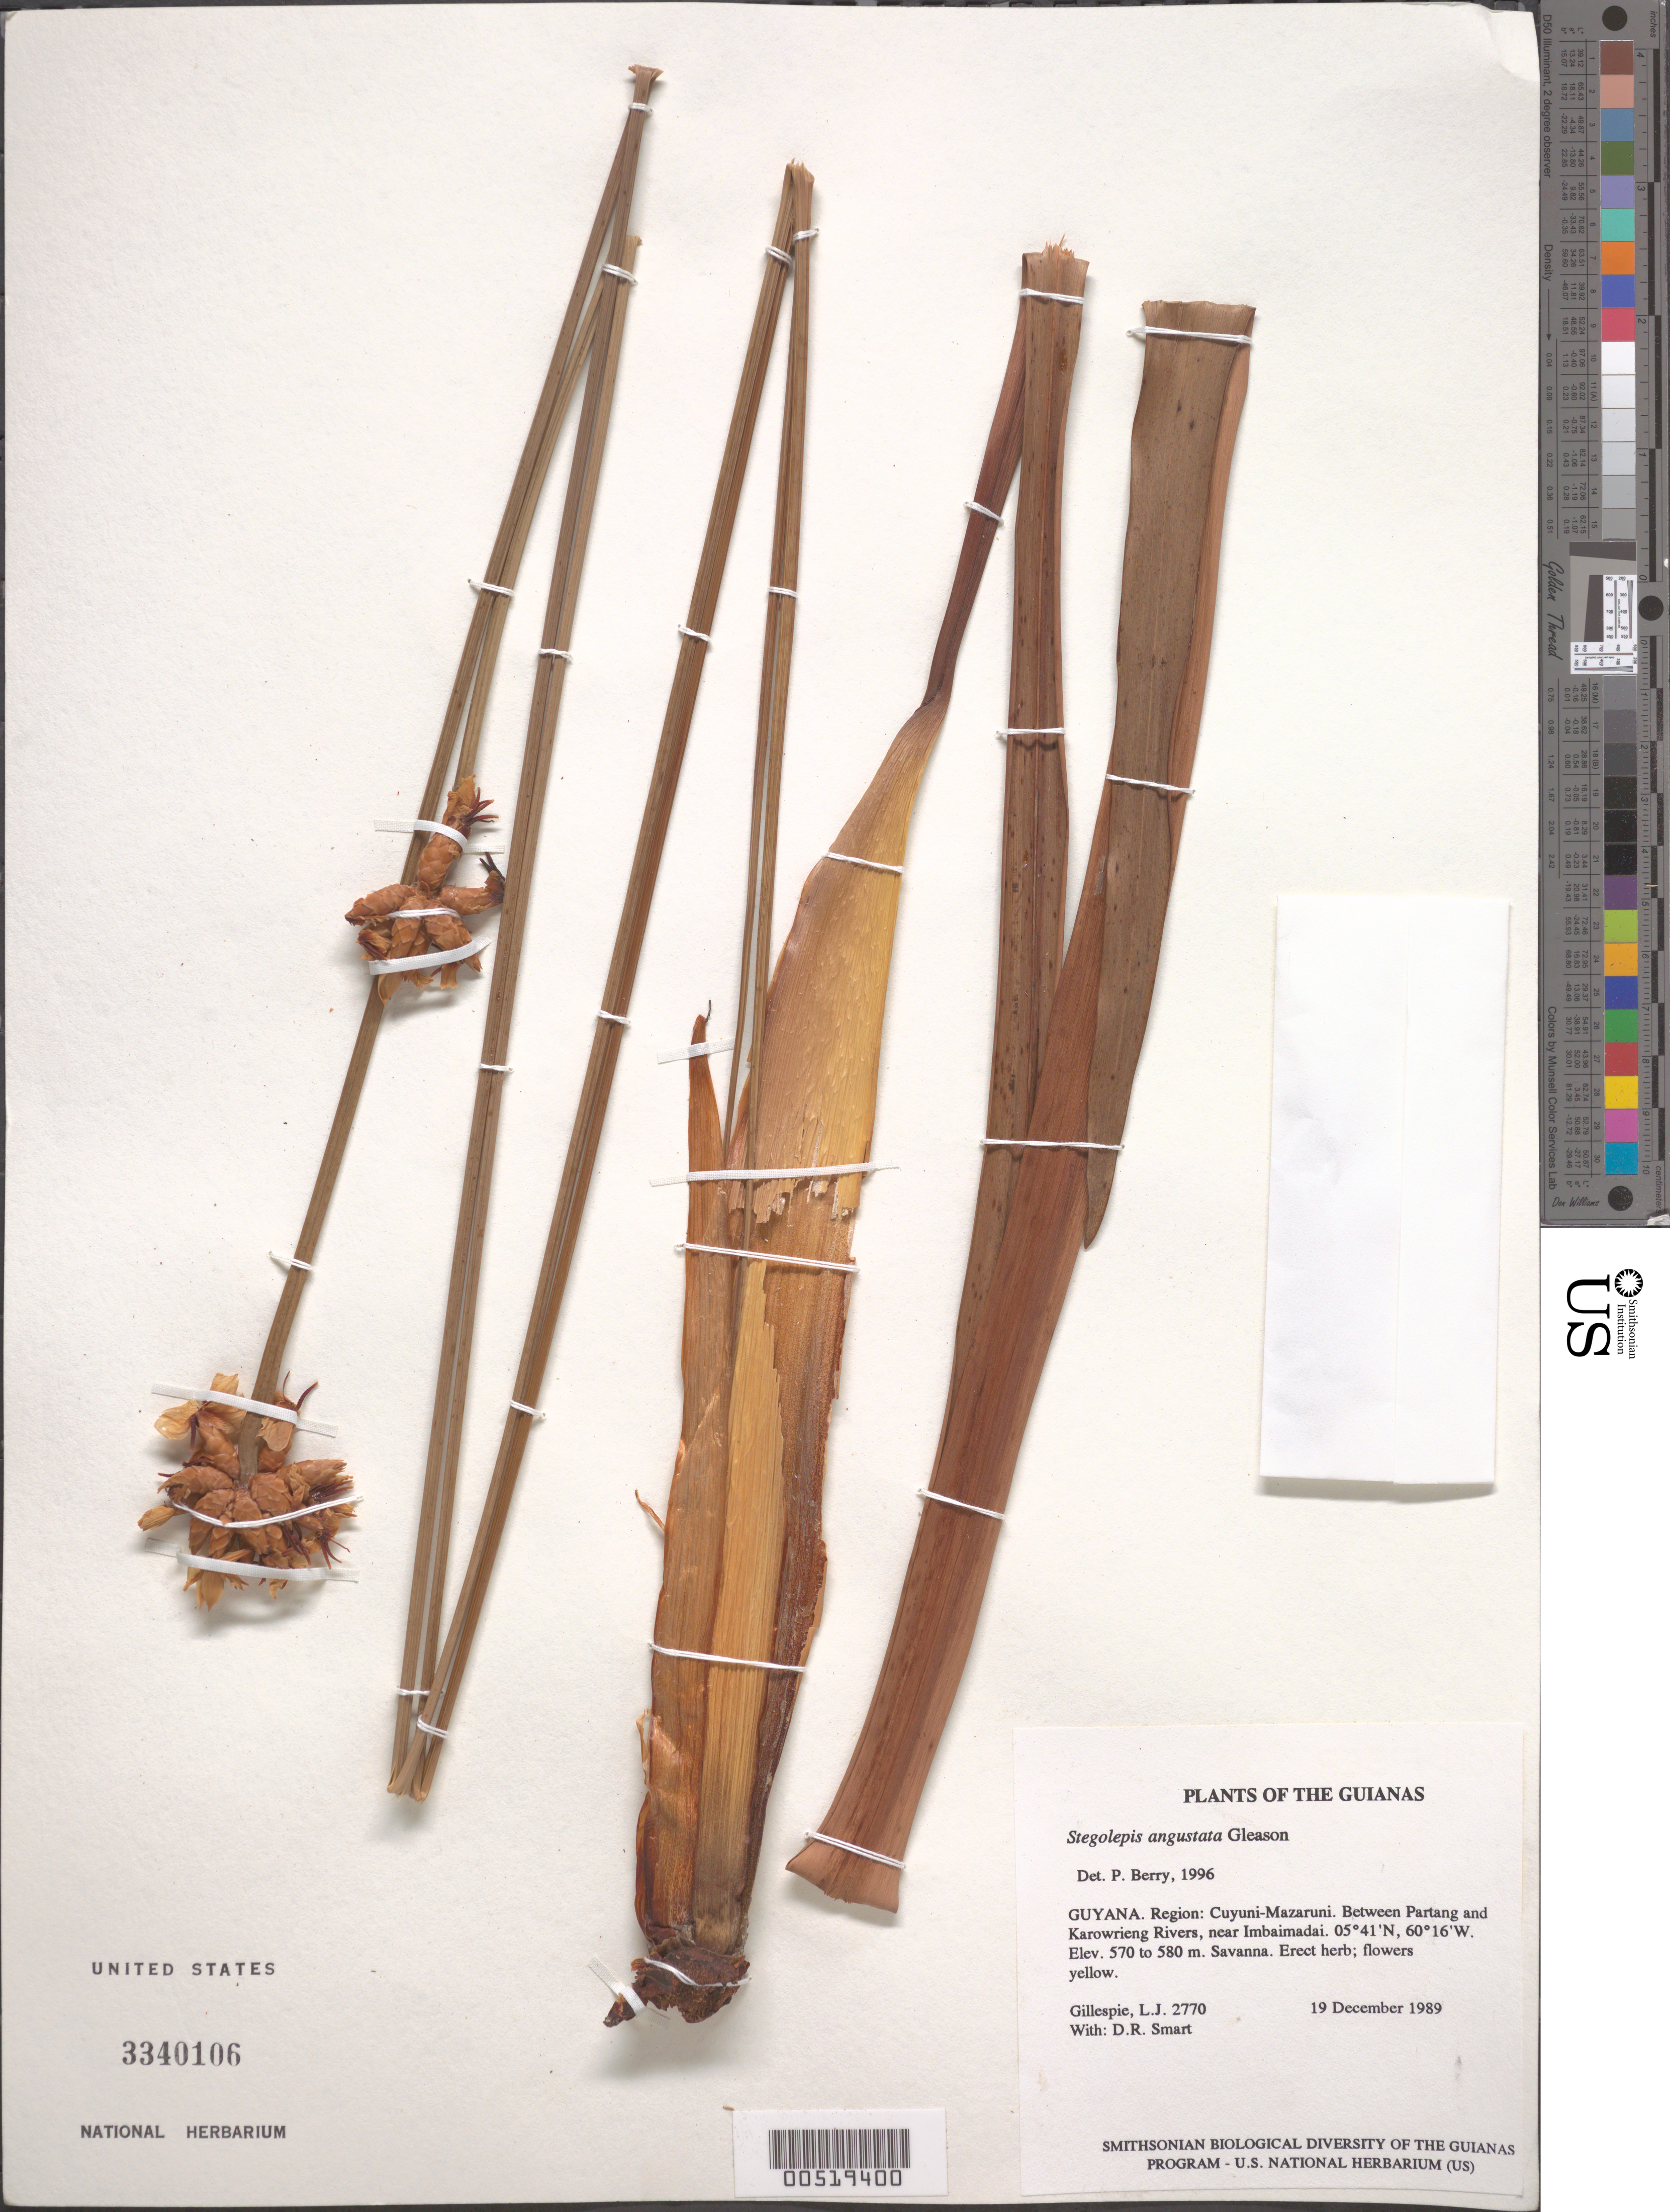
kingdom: Plantae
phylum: Tracheophyta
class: Liliopsida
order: Poales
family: Rapateaceae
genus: Stegolepis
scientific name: Stegolepis angustata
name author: Gleason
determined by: Berry, P. E., (WIS), University of Wisconsin - Madison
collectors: L. J. Gillespie & D. R. Smart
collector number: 2770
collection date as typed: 19 December 1989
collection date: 1989-12-19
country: Guyana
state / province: Cuyuni-Mazaruni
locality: Between Partang and Karowrieng Rivers, near Imbaimadai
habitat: Savanna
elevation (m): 570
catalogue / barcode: US 3340106